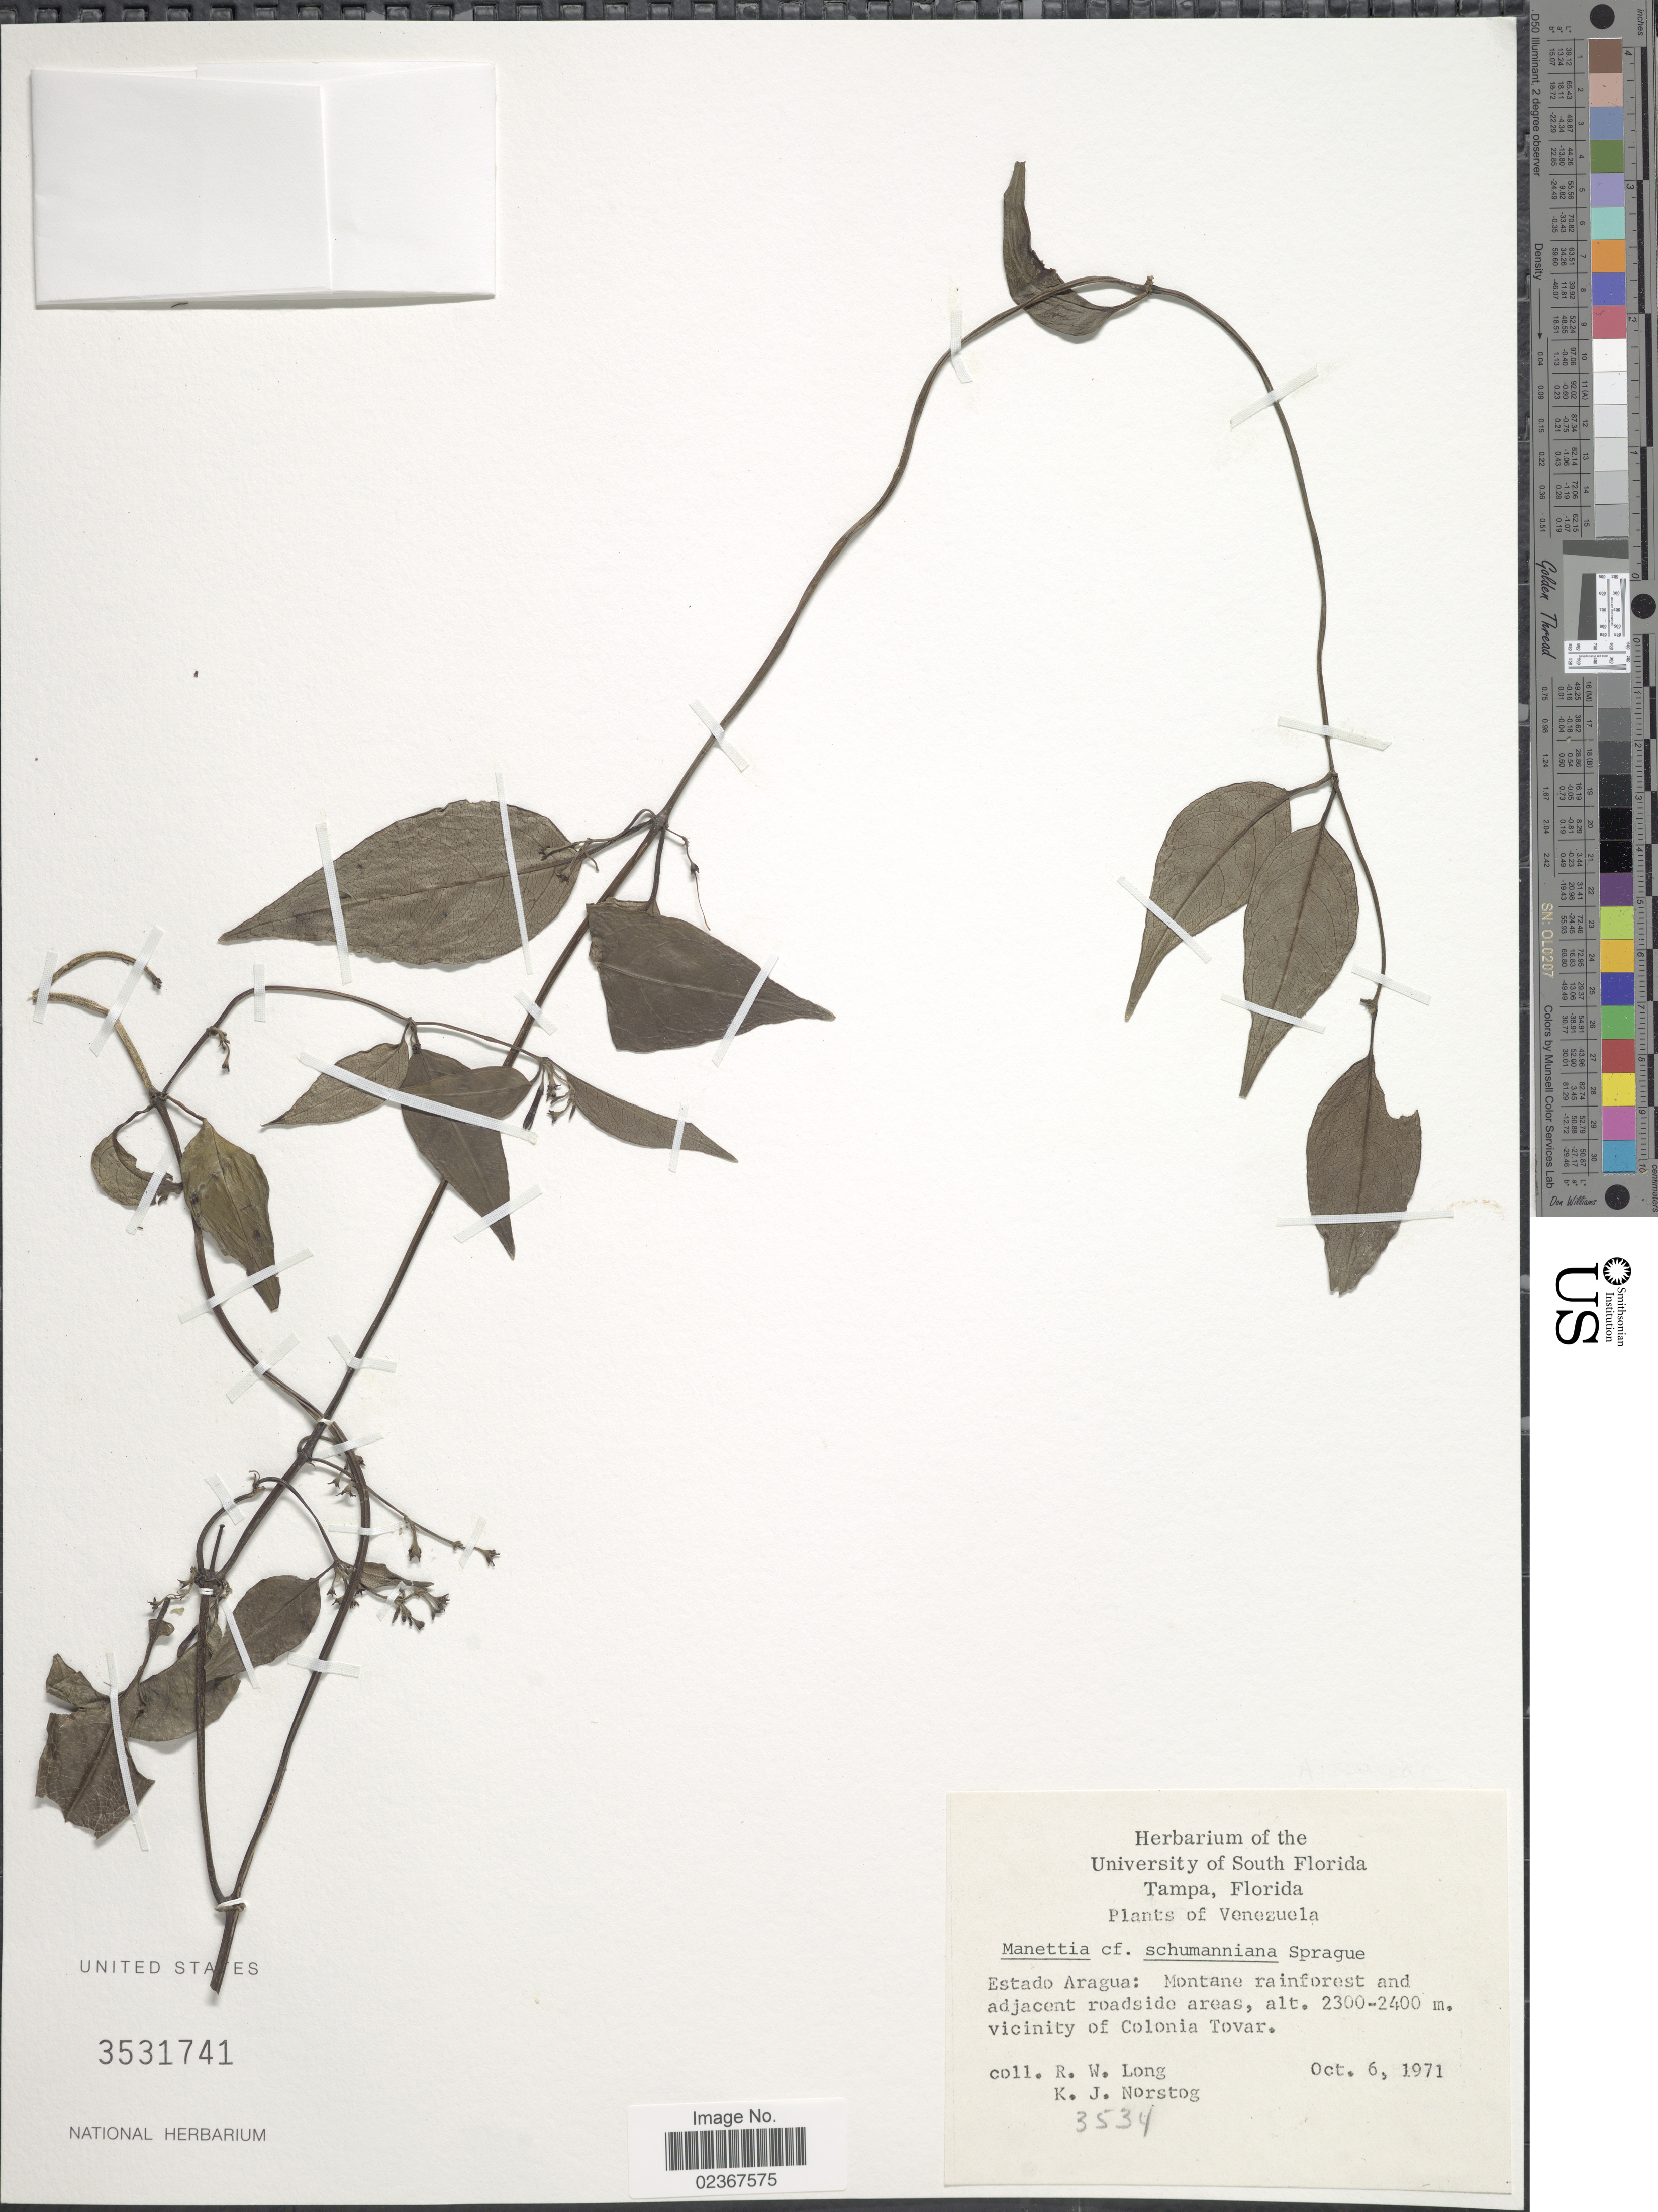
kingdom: Plantae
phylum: Tracheophyta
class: Magnoliopsida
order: Gentianales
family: Rubiaceae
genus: Manettia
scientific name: Manettia schumanniana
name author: Sprague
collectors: R. W. Long & K. Norstog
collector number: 3534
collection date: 1971-10-06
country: Venezuela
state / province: Aragua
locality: Montane rainforest and adjacent roadside areas, vicinity of Colonia Tovar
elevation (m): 2300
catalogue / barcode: US 3531741